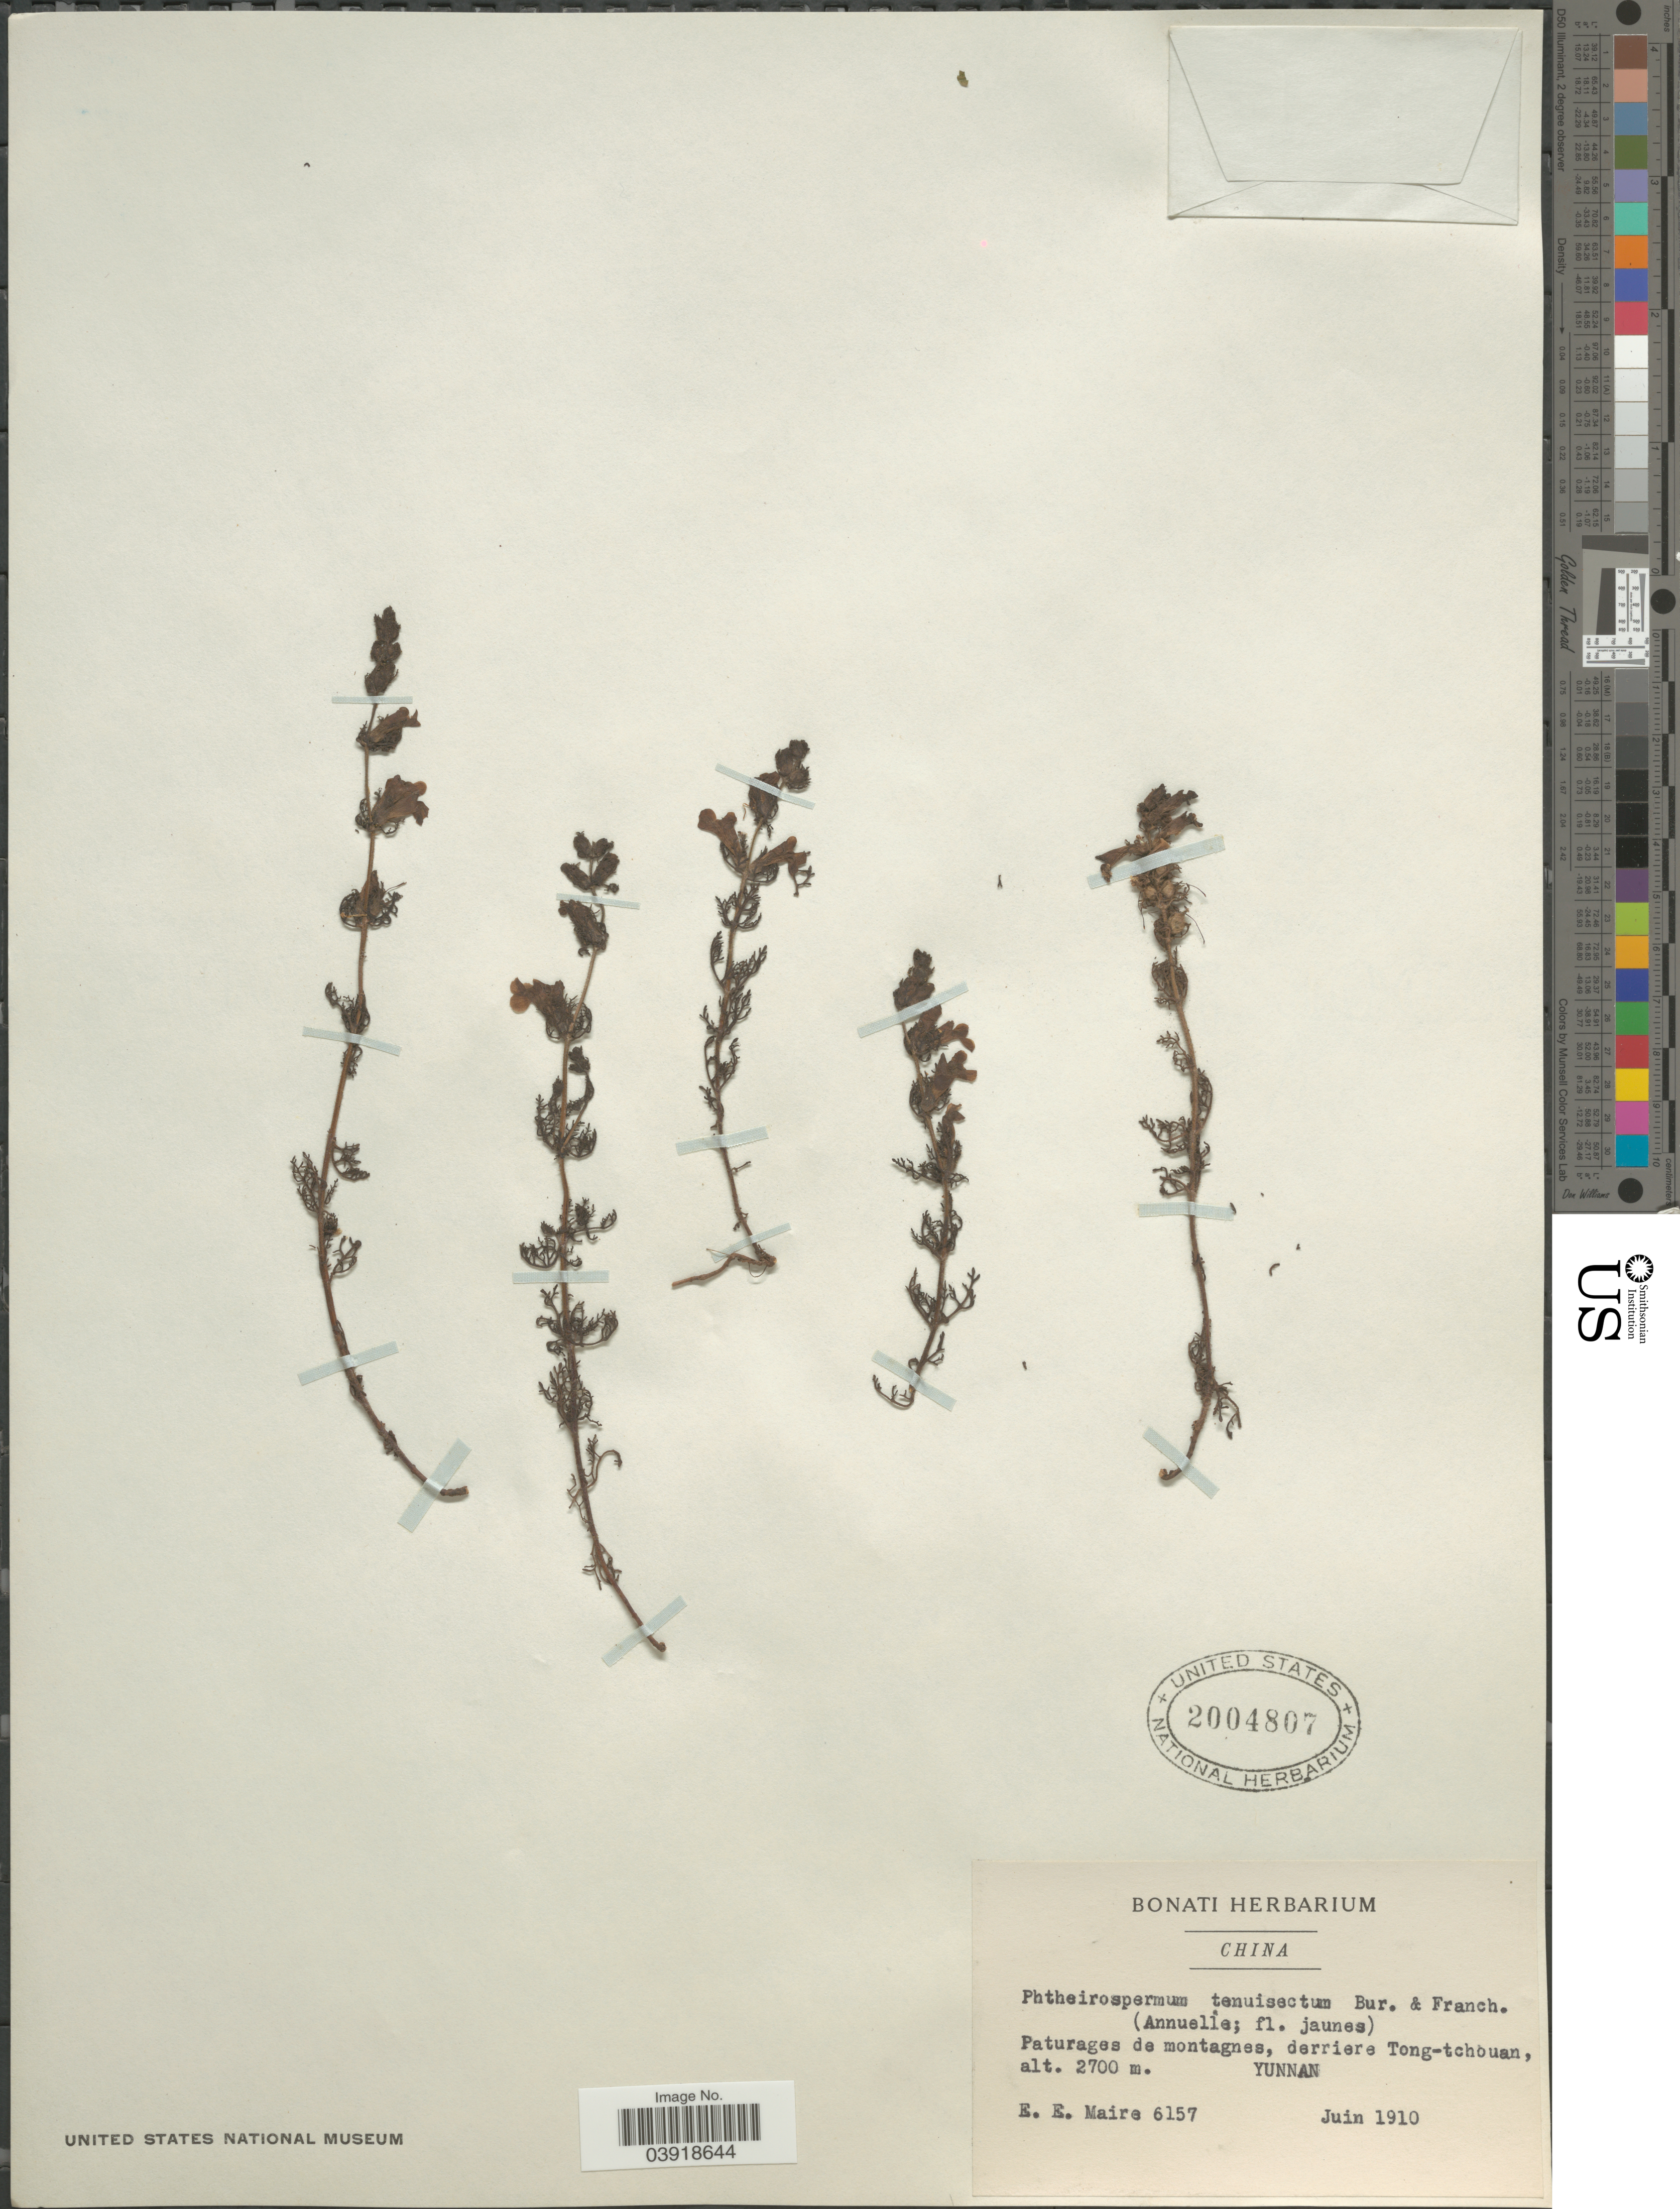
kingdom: Plantae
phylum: Tracheophyta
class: Magnoliopsida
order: Lamiales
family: Orobanchaceae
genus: Phtheirospermum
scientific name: Phtheirospermum tenuisectum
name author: Franch. & Bureau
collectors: E. E. Maire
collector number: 6157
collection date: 1910-06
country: China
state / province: Yunnan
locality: Paturages de montagnes, derriere Tong-tchouan.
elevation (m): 2700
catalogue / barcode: US 2004807